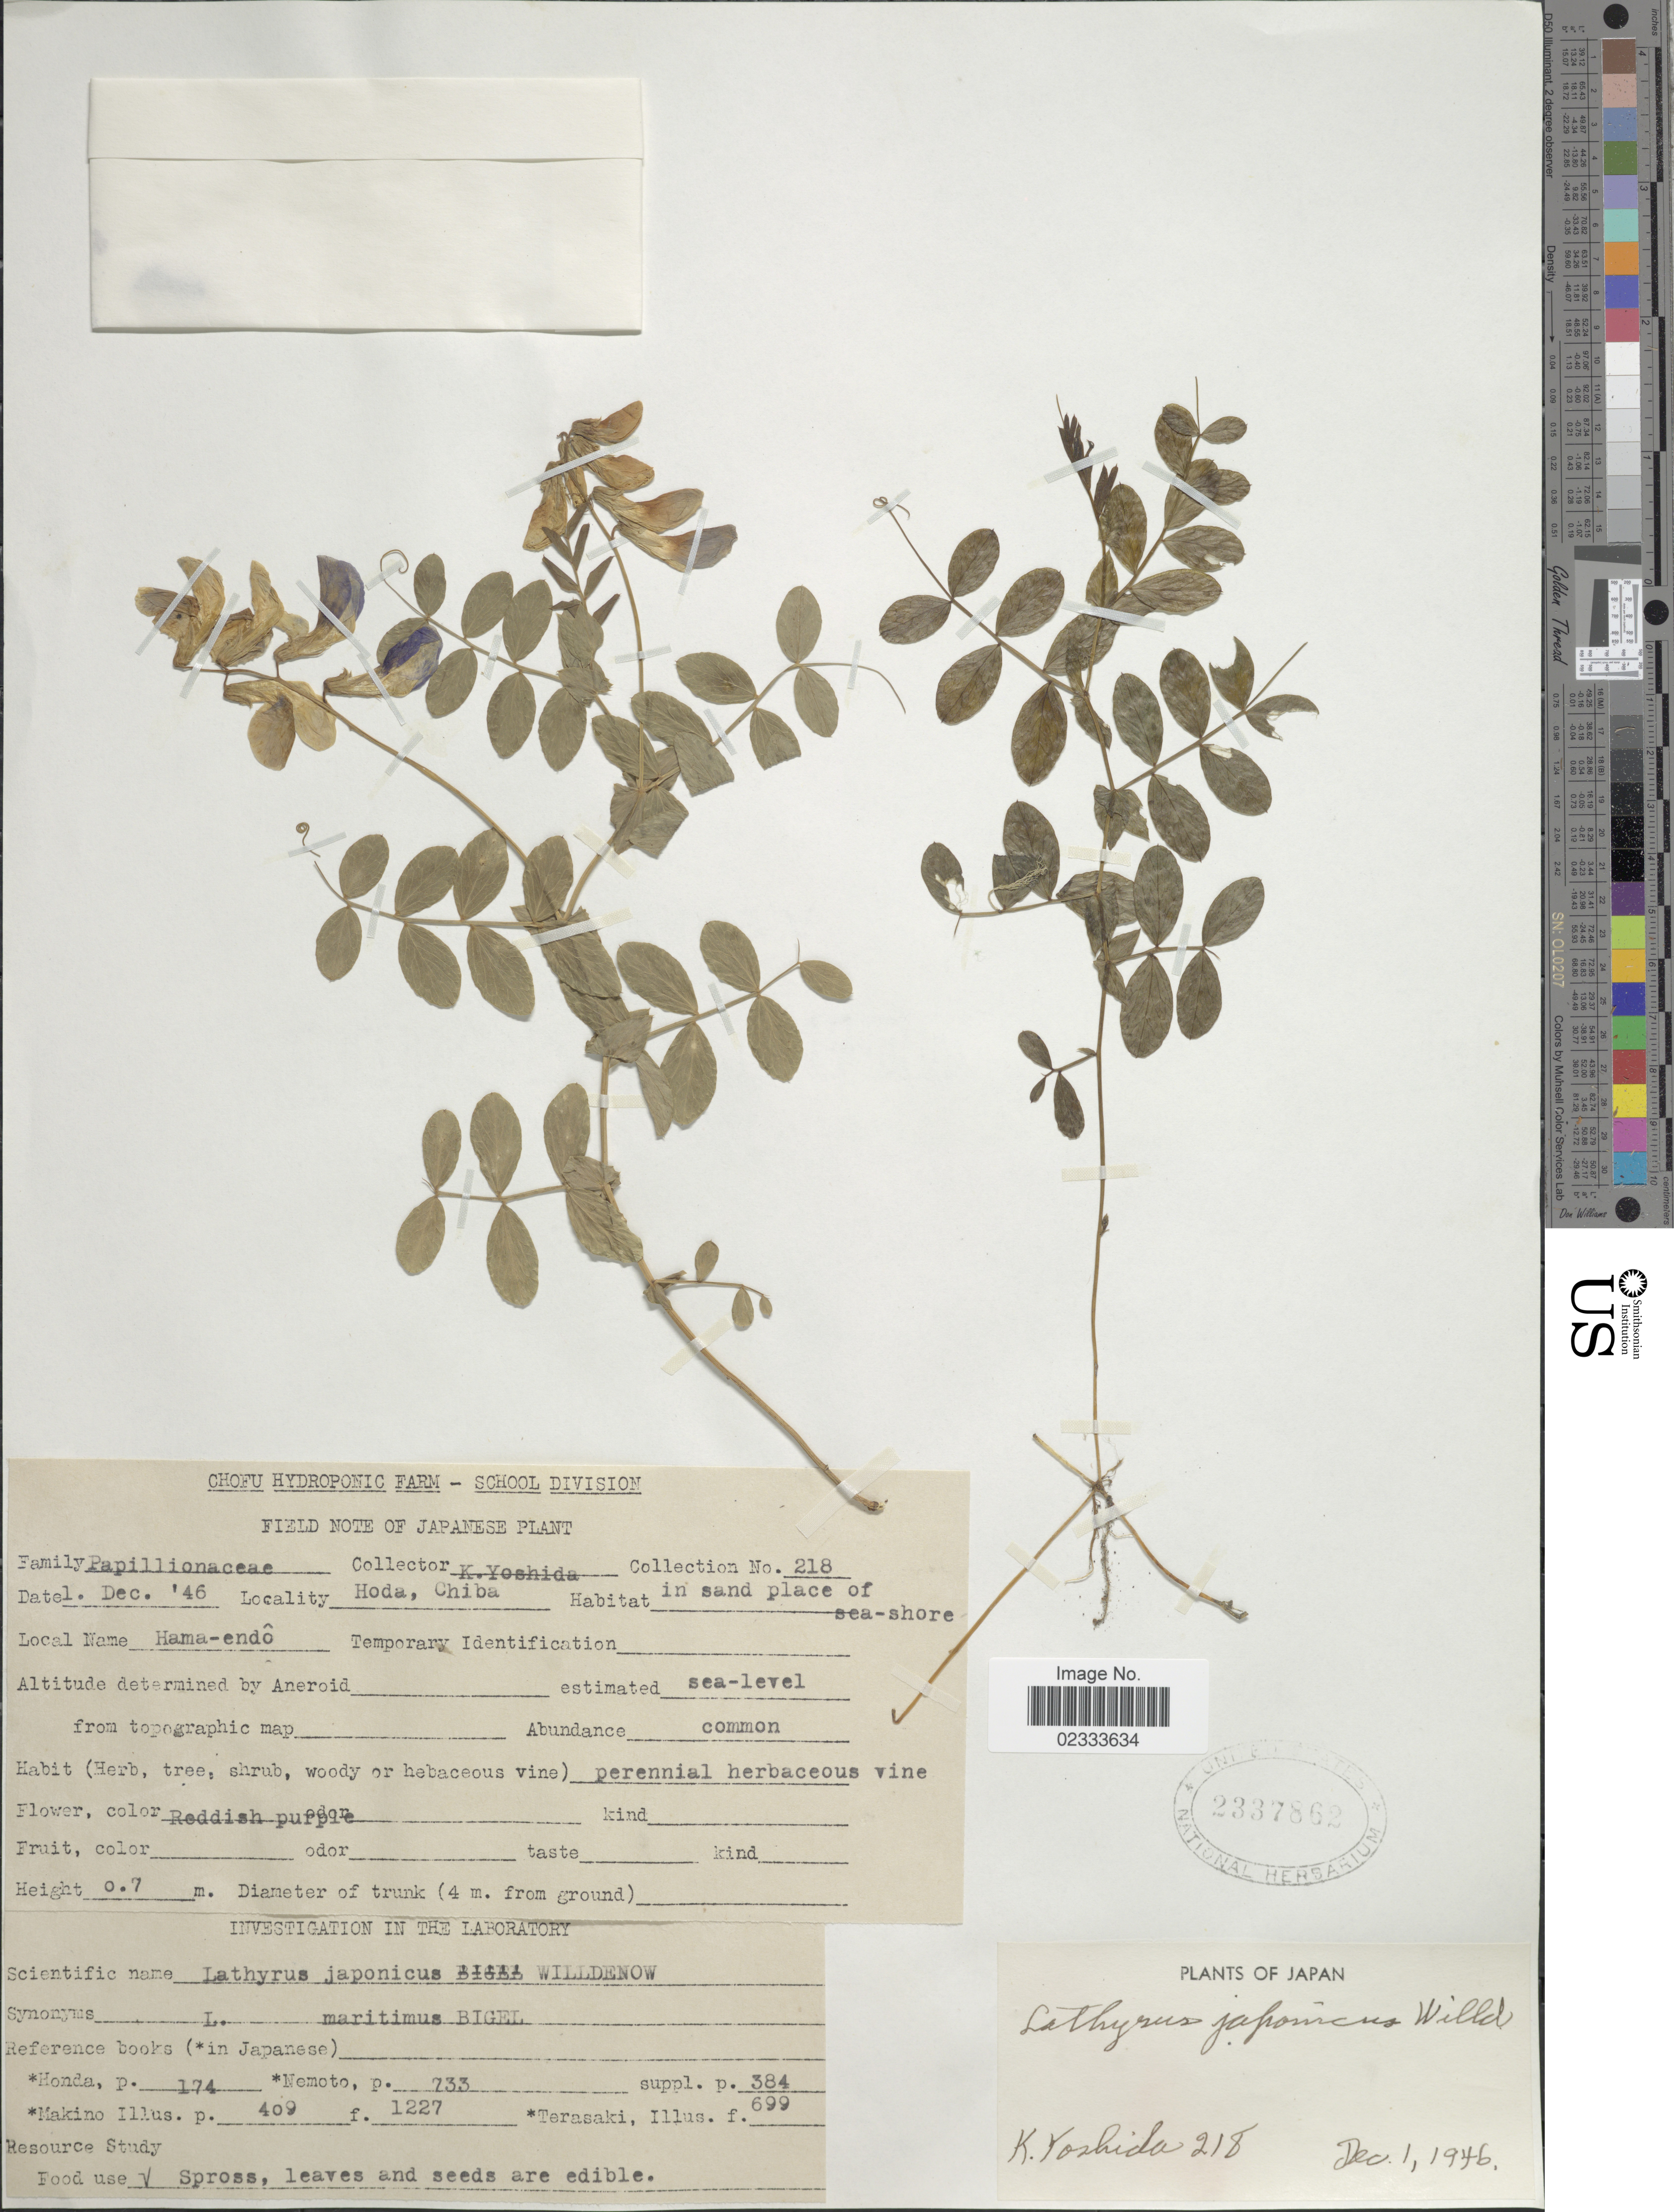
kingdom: Plantae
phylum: Tracheophyta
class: Magnoliopsida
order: Fabales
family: Fabaceae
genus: Lathyrus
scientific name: Lathyrus japonicus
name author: Willd.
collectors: K. Yoshida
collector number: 218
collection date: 1946-12-01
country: Japan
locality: Hoda, Chiba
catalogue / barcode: US 2337862